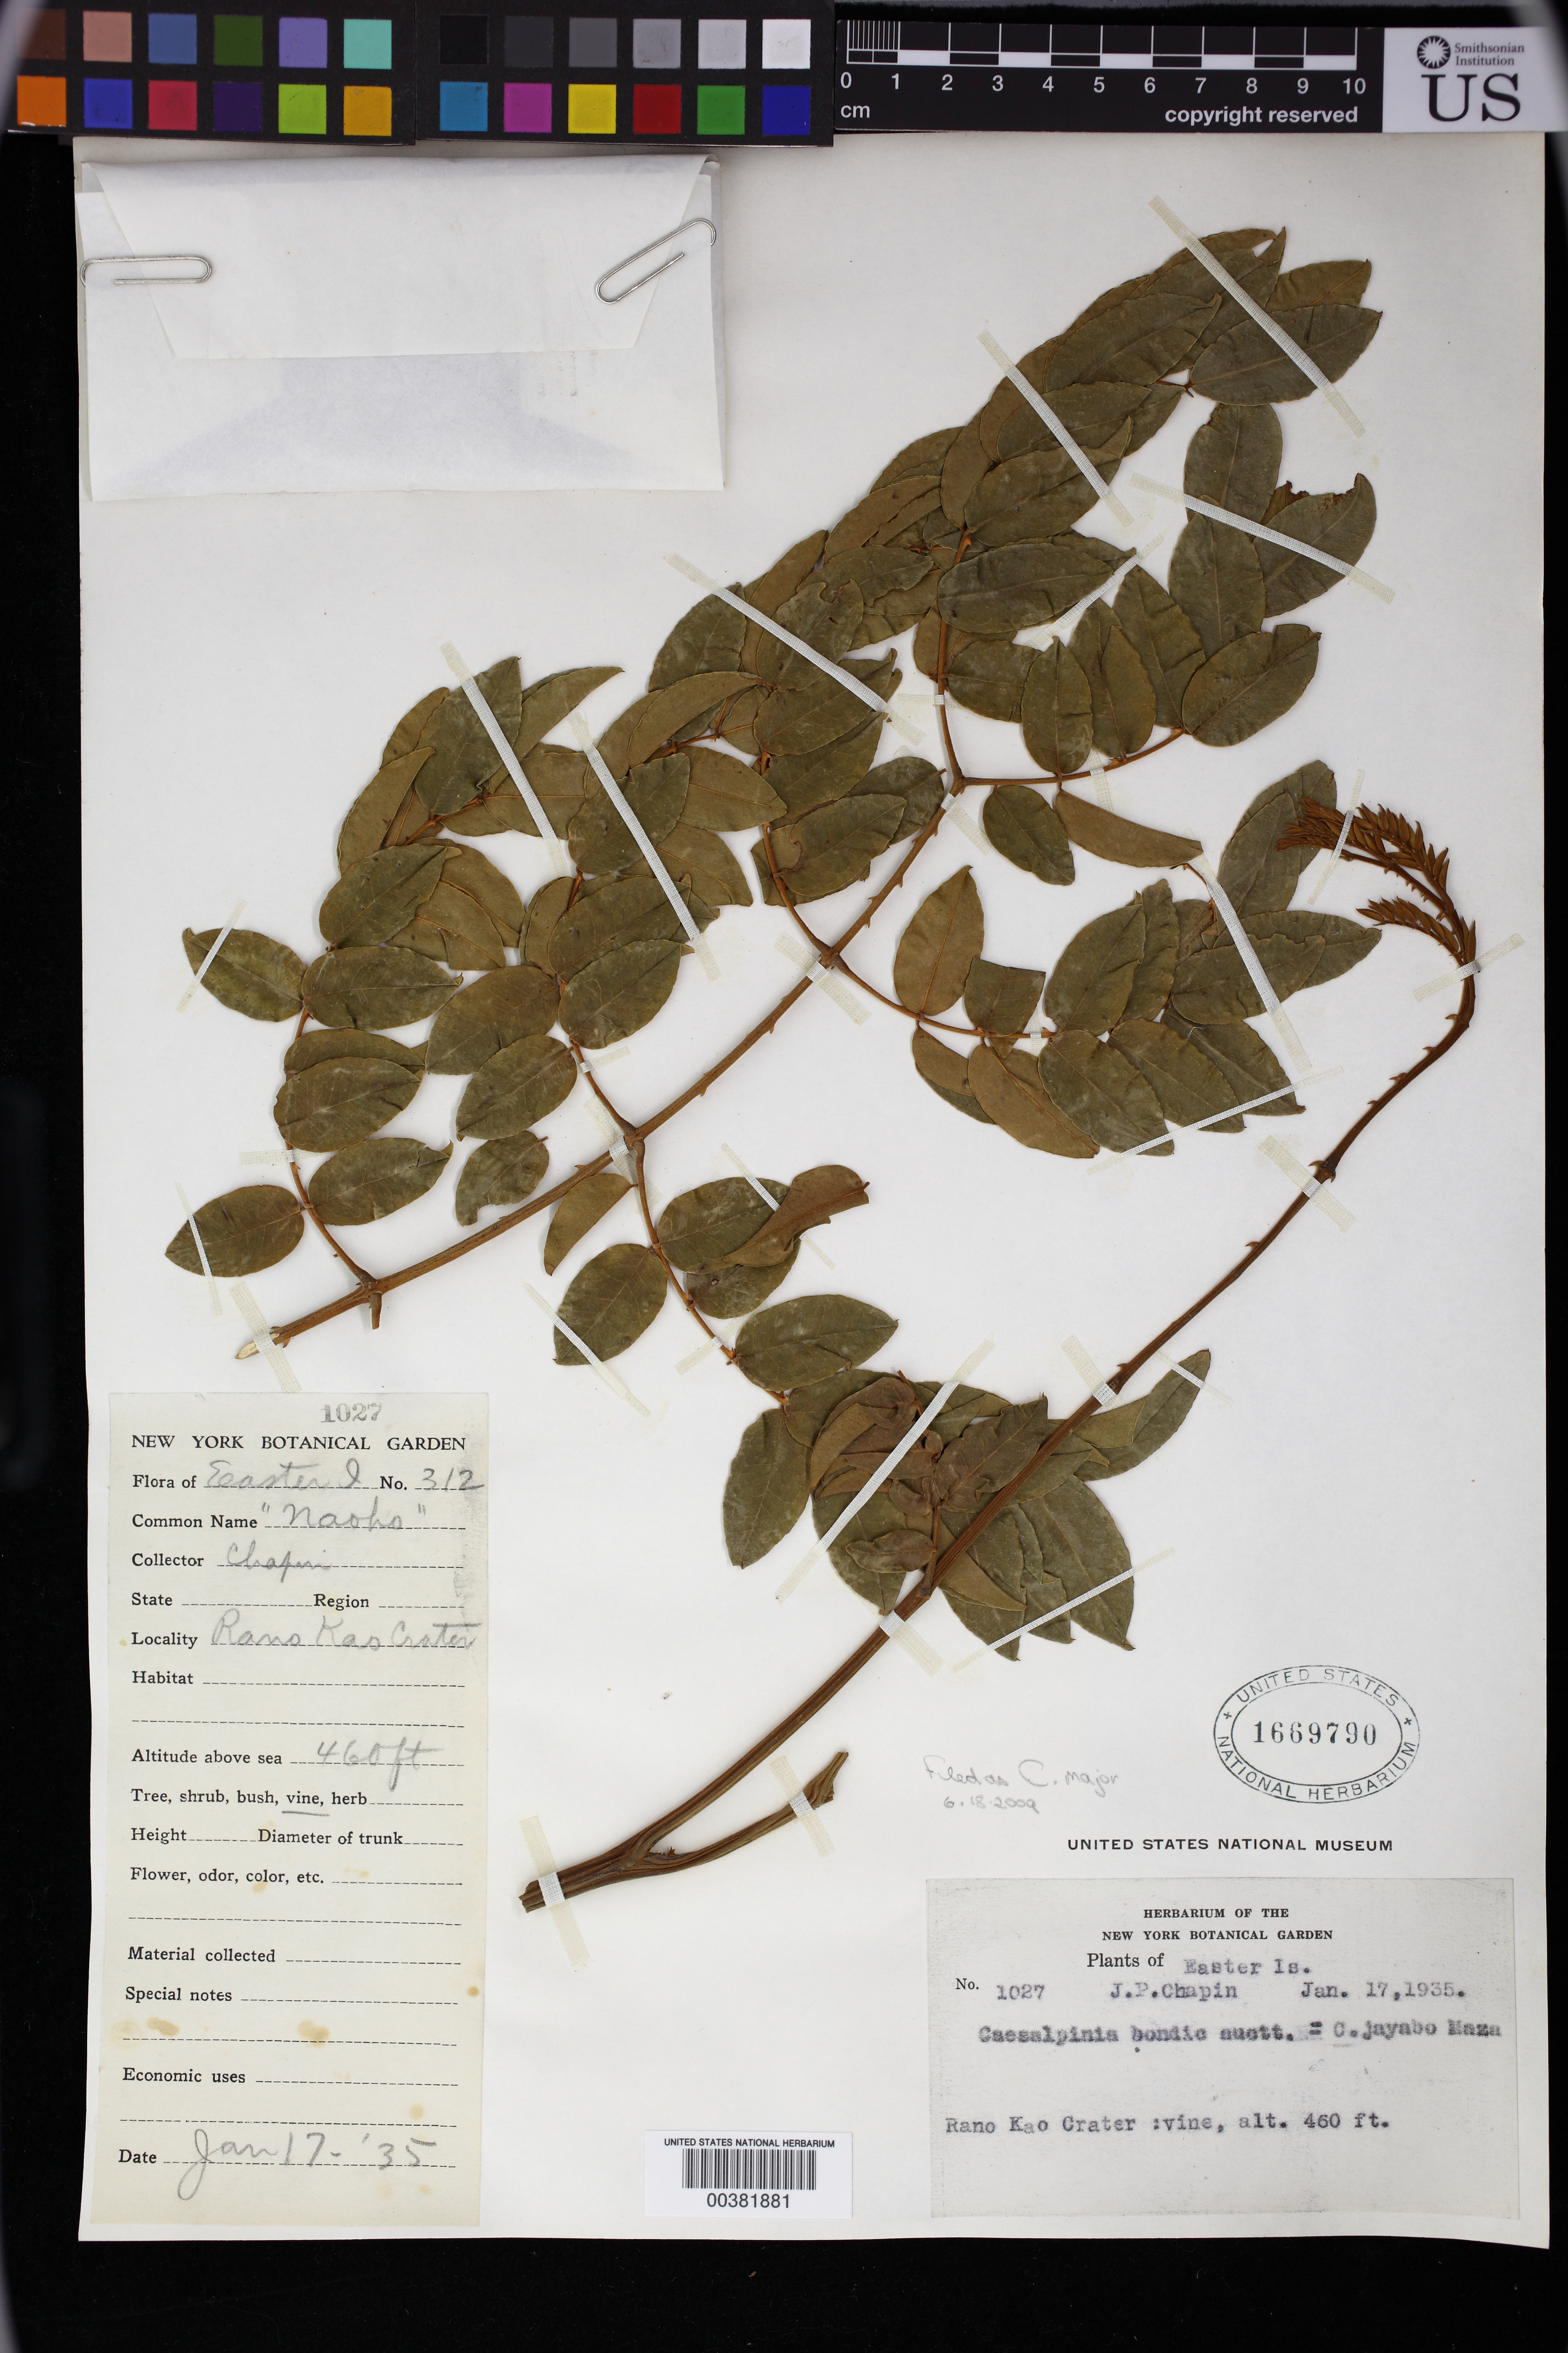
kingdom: Plantae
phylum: Tracheophyta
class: Magnoliopsida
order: Fabales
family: Fabaceae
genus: Guilandina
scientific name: Guilandina major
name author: (Medik.) Small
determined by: Wagner, W. L., (BOT), Smithsonian Institution - National Museum of Natural History (UNITED STATES)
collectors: J. Chapin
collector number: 1027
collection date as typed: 17 Jan 1935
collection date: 1935-01-17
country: Chile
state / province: Valparaíso (V)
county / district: Isla de Pascua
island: Pascua [Easter]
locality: Rano Kao Crater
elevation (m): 140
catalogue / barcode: US 1669790